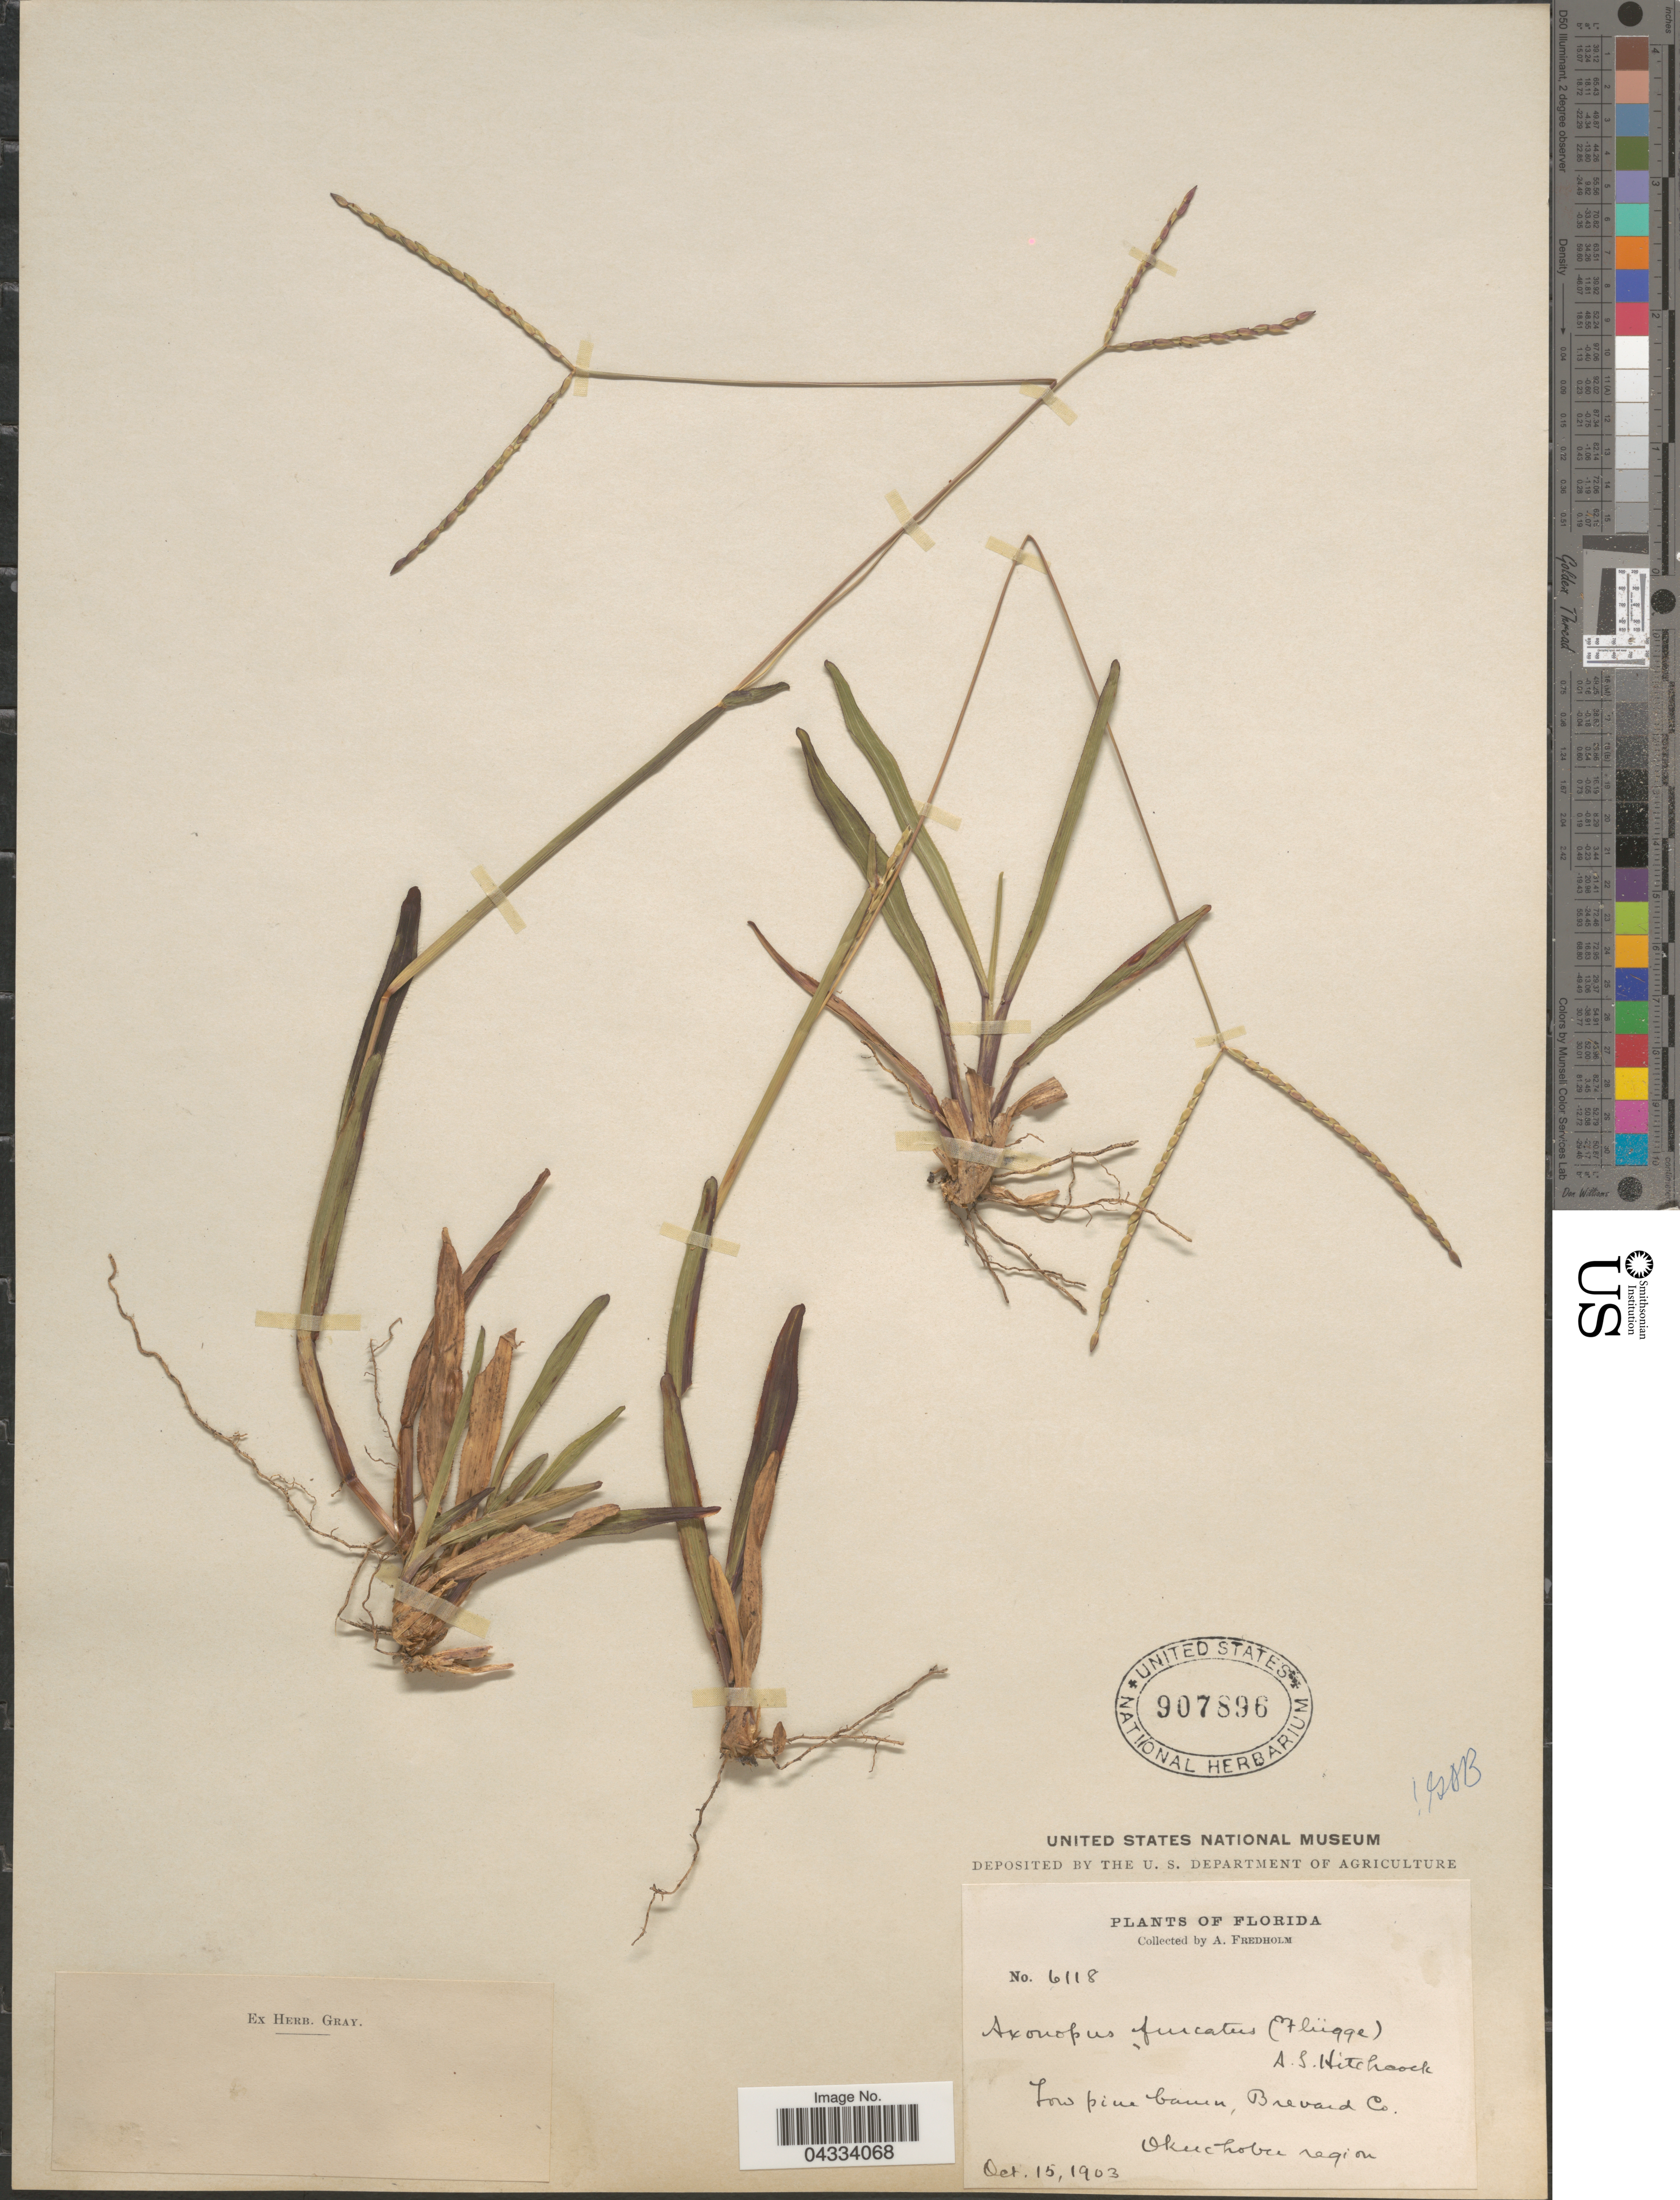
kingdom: Plantae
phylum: Tracheophyta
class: Liliopsida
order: Poales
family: Poaceae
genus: Axonopus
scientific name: Axonopus furcatus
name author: (Flüggé) Hitchc.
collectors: A. Fredholm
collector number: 6118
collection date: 1903-10-15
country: United States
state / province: Florida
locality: Low pine barren, Brevard Co. Okeechobee region.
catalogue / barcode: US 907896